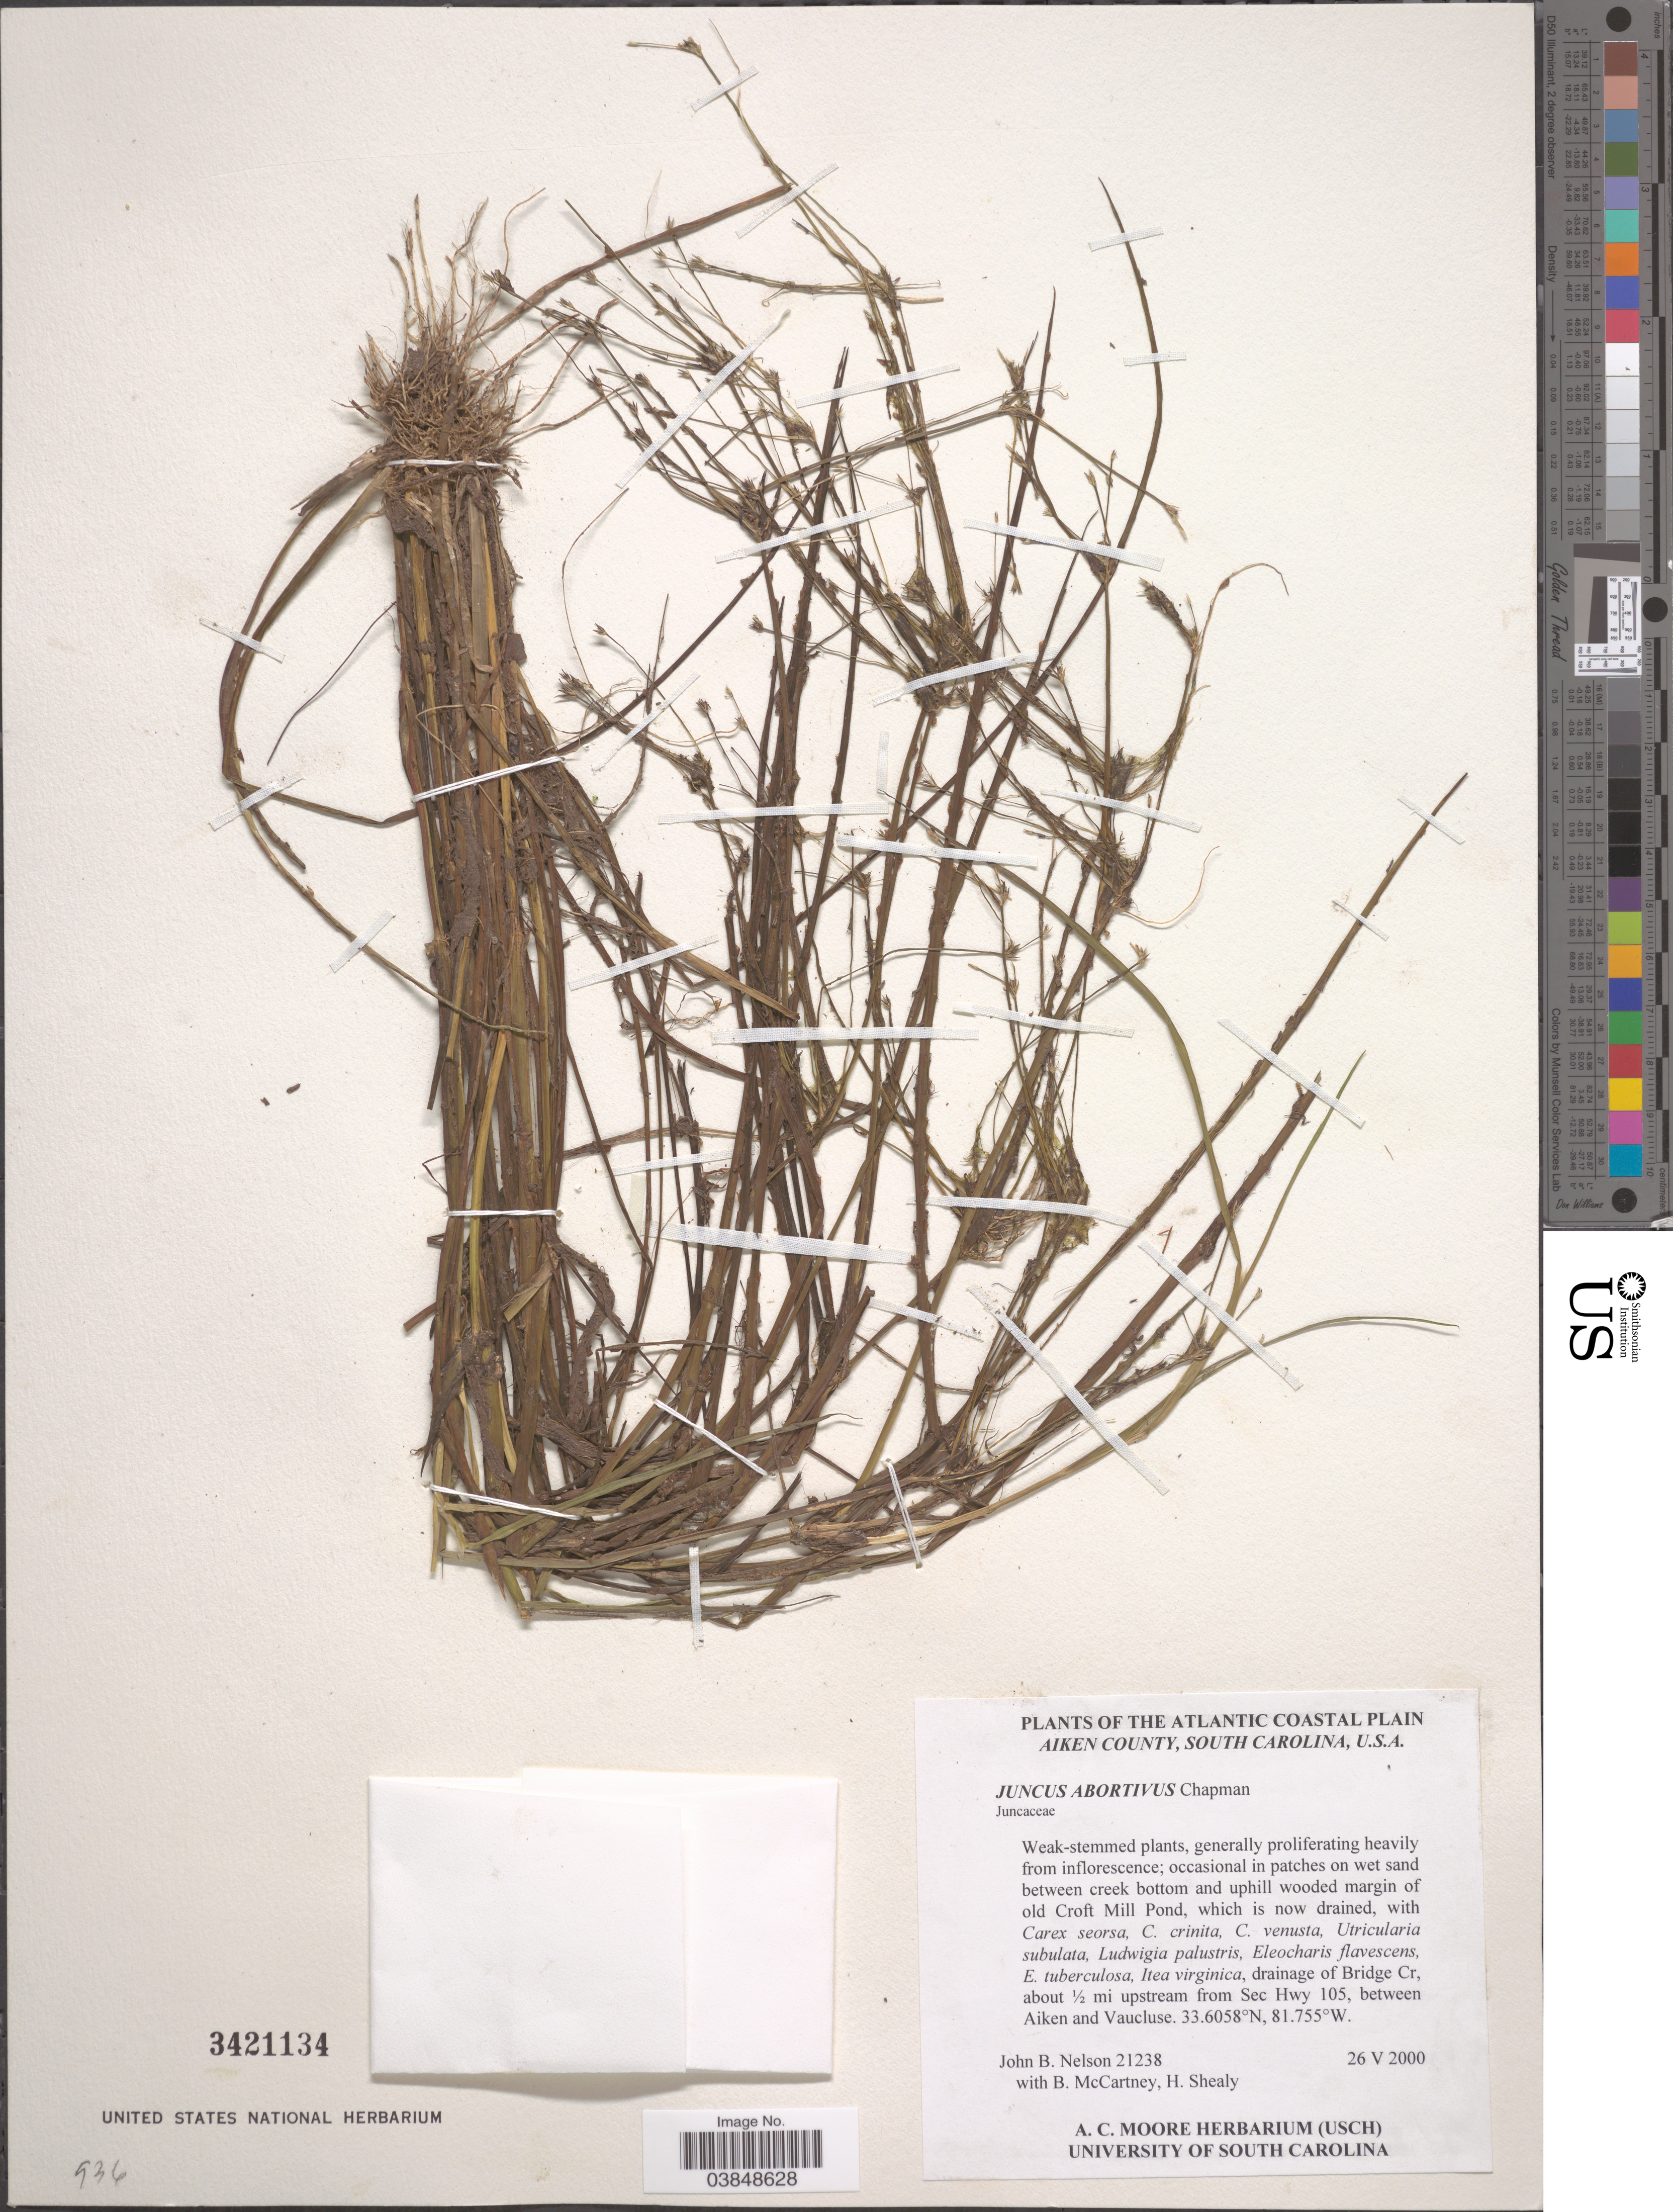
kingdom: Plantae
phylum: Tracheophyta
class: Liliopsida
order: Poales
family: Juncaceae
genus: Juncus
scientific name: Juncus abortivus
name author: Chapm.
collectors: J. B. Nelson, B. McCartney & H. Shealy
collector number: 21238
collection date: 2000-05-26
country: United States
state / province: South Carolina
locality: Atlantic Coastal Plain. Aiken County. Occasional in patches on wet sand between creek bottom and uphill wooded margin of old Croft Mill Pond. Drainage of Bridge Cr, about ½ mi upstream from Sec Hwy 105, between Aiken and Vaucluse.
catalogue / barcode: US 3421134